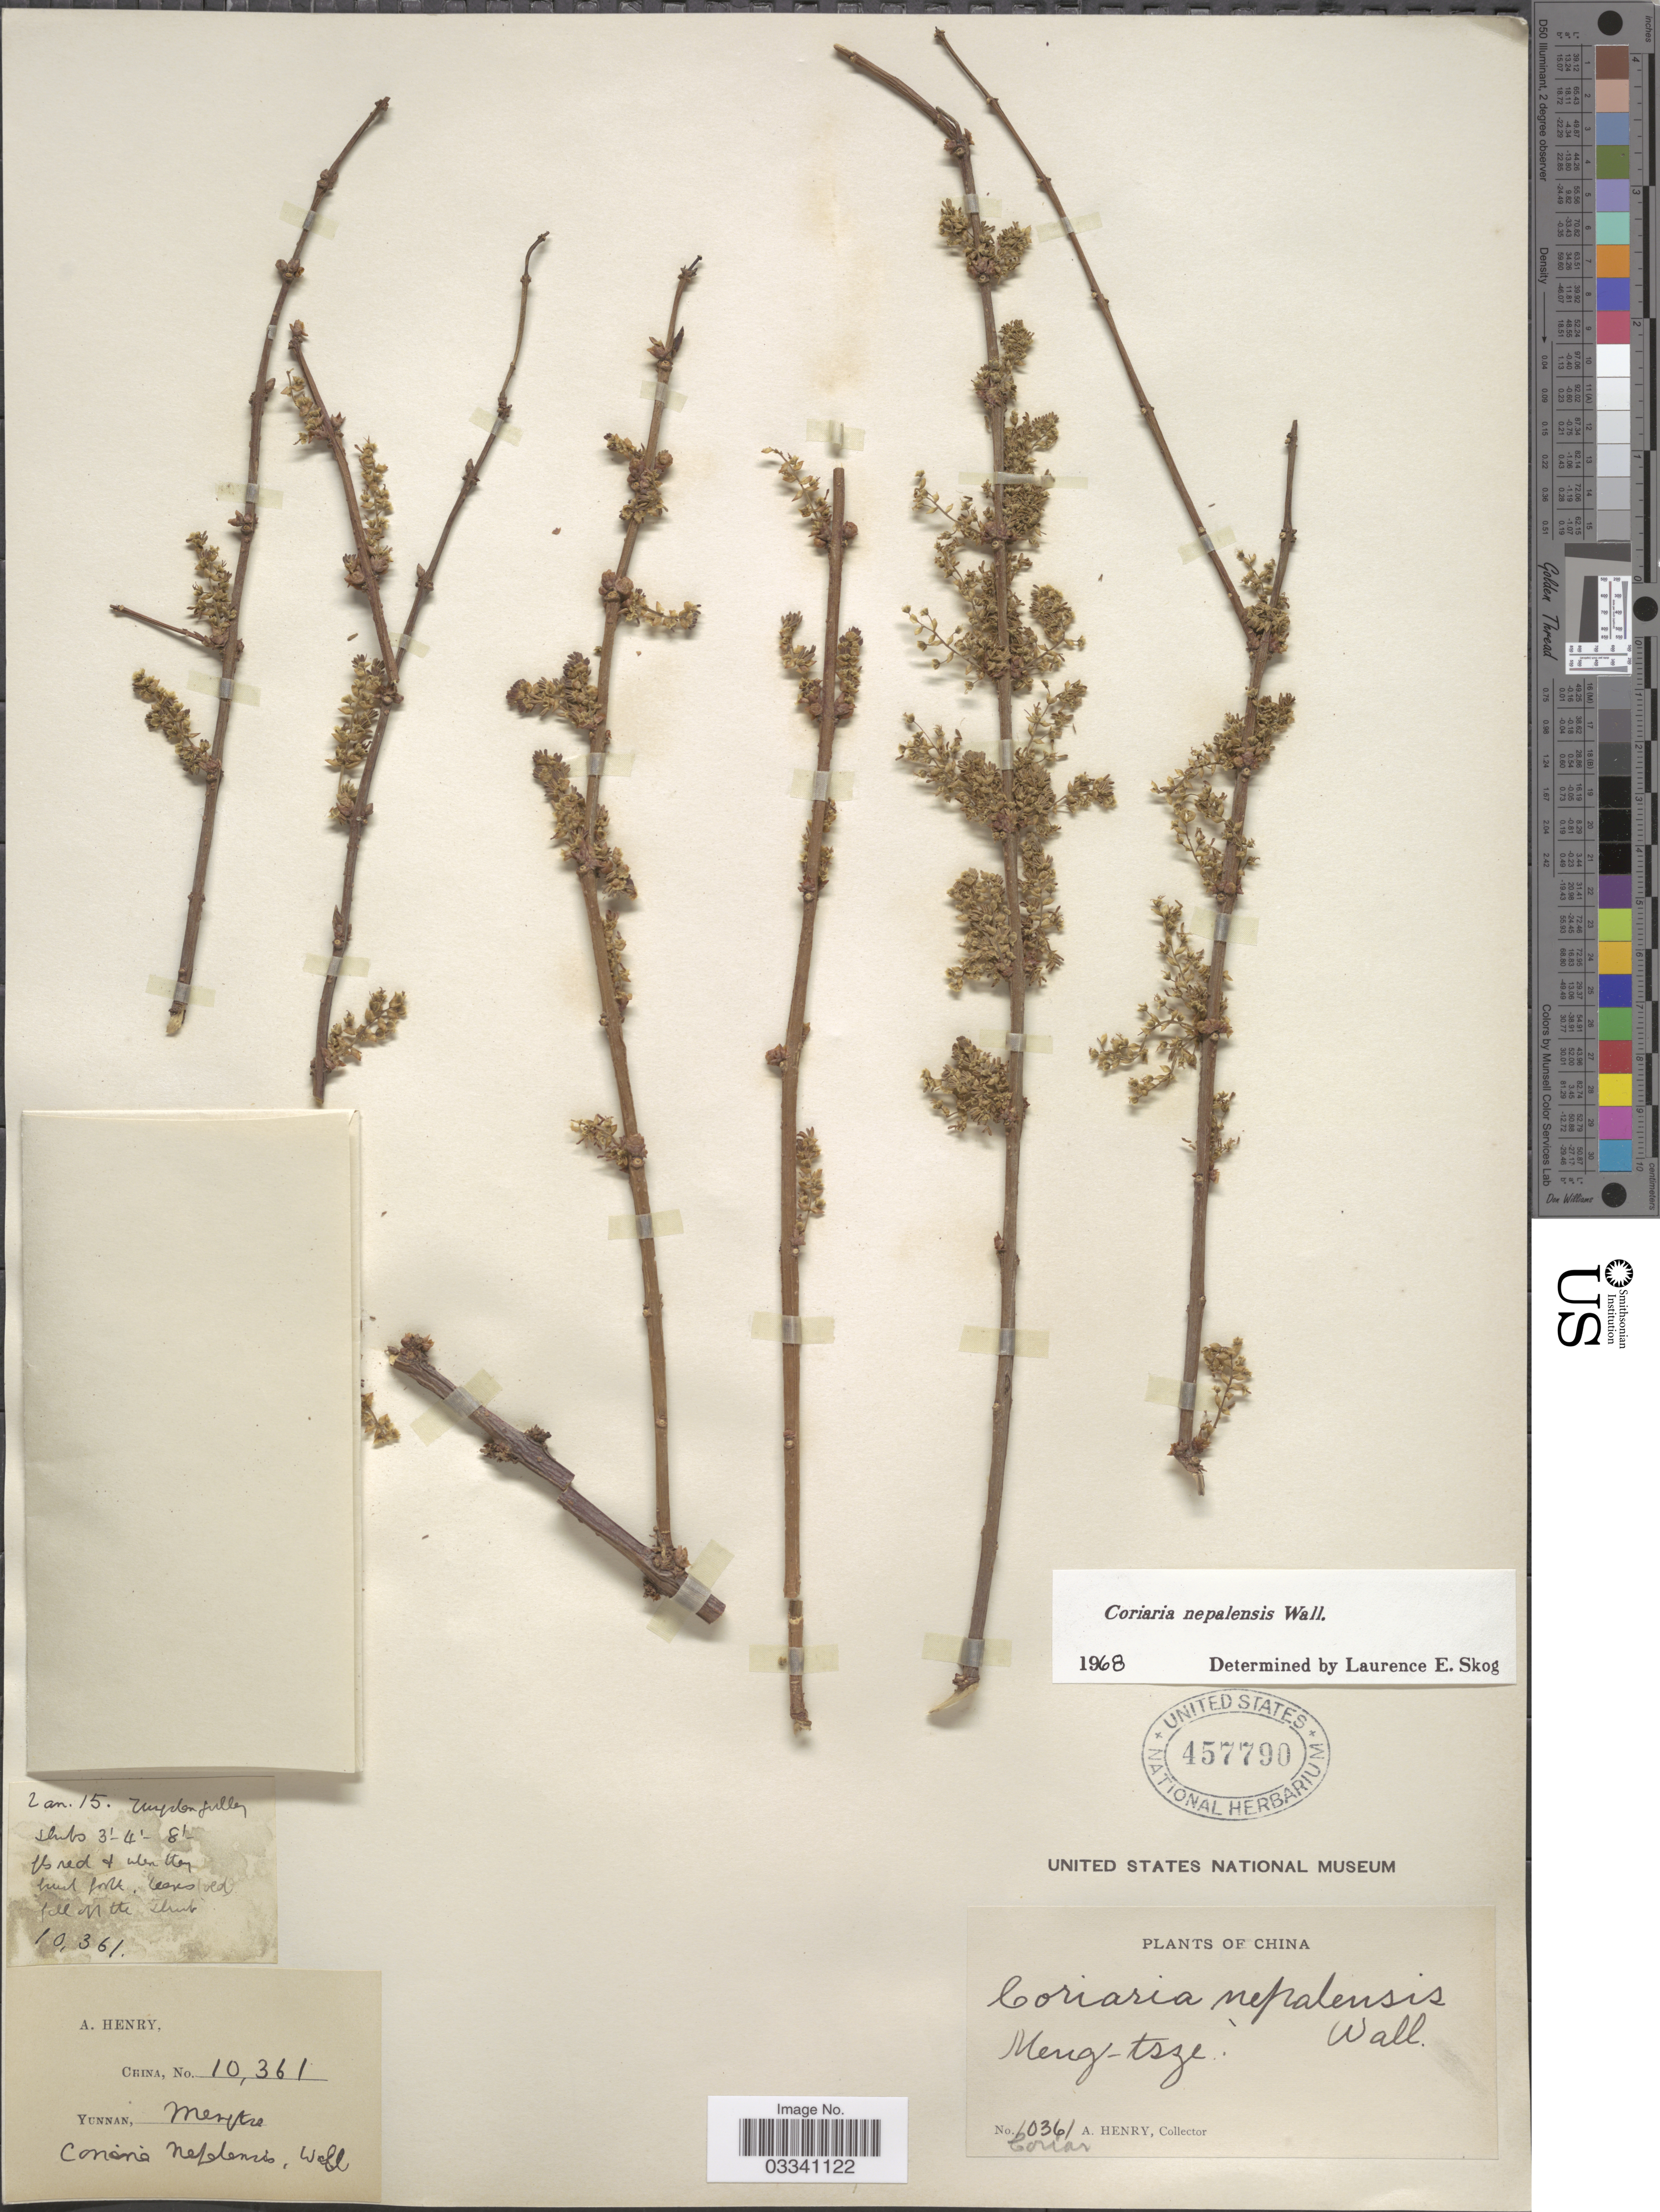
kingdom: Plantae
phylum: Tracheophyta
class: Magnoliopsida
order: Cucurbitales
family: Coriariaceae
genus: Coriaria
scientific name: Coriaria nepalensis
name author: Wall.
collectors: A. Henry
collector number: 10361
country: China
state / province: Yunnan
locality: Meng-tsze. Tungshen gulley.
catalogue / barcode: US 457790